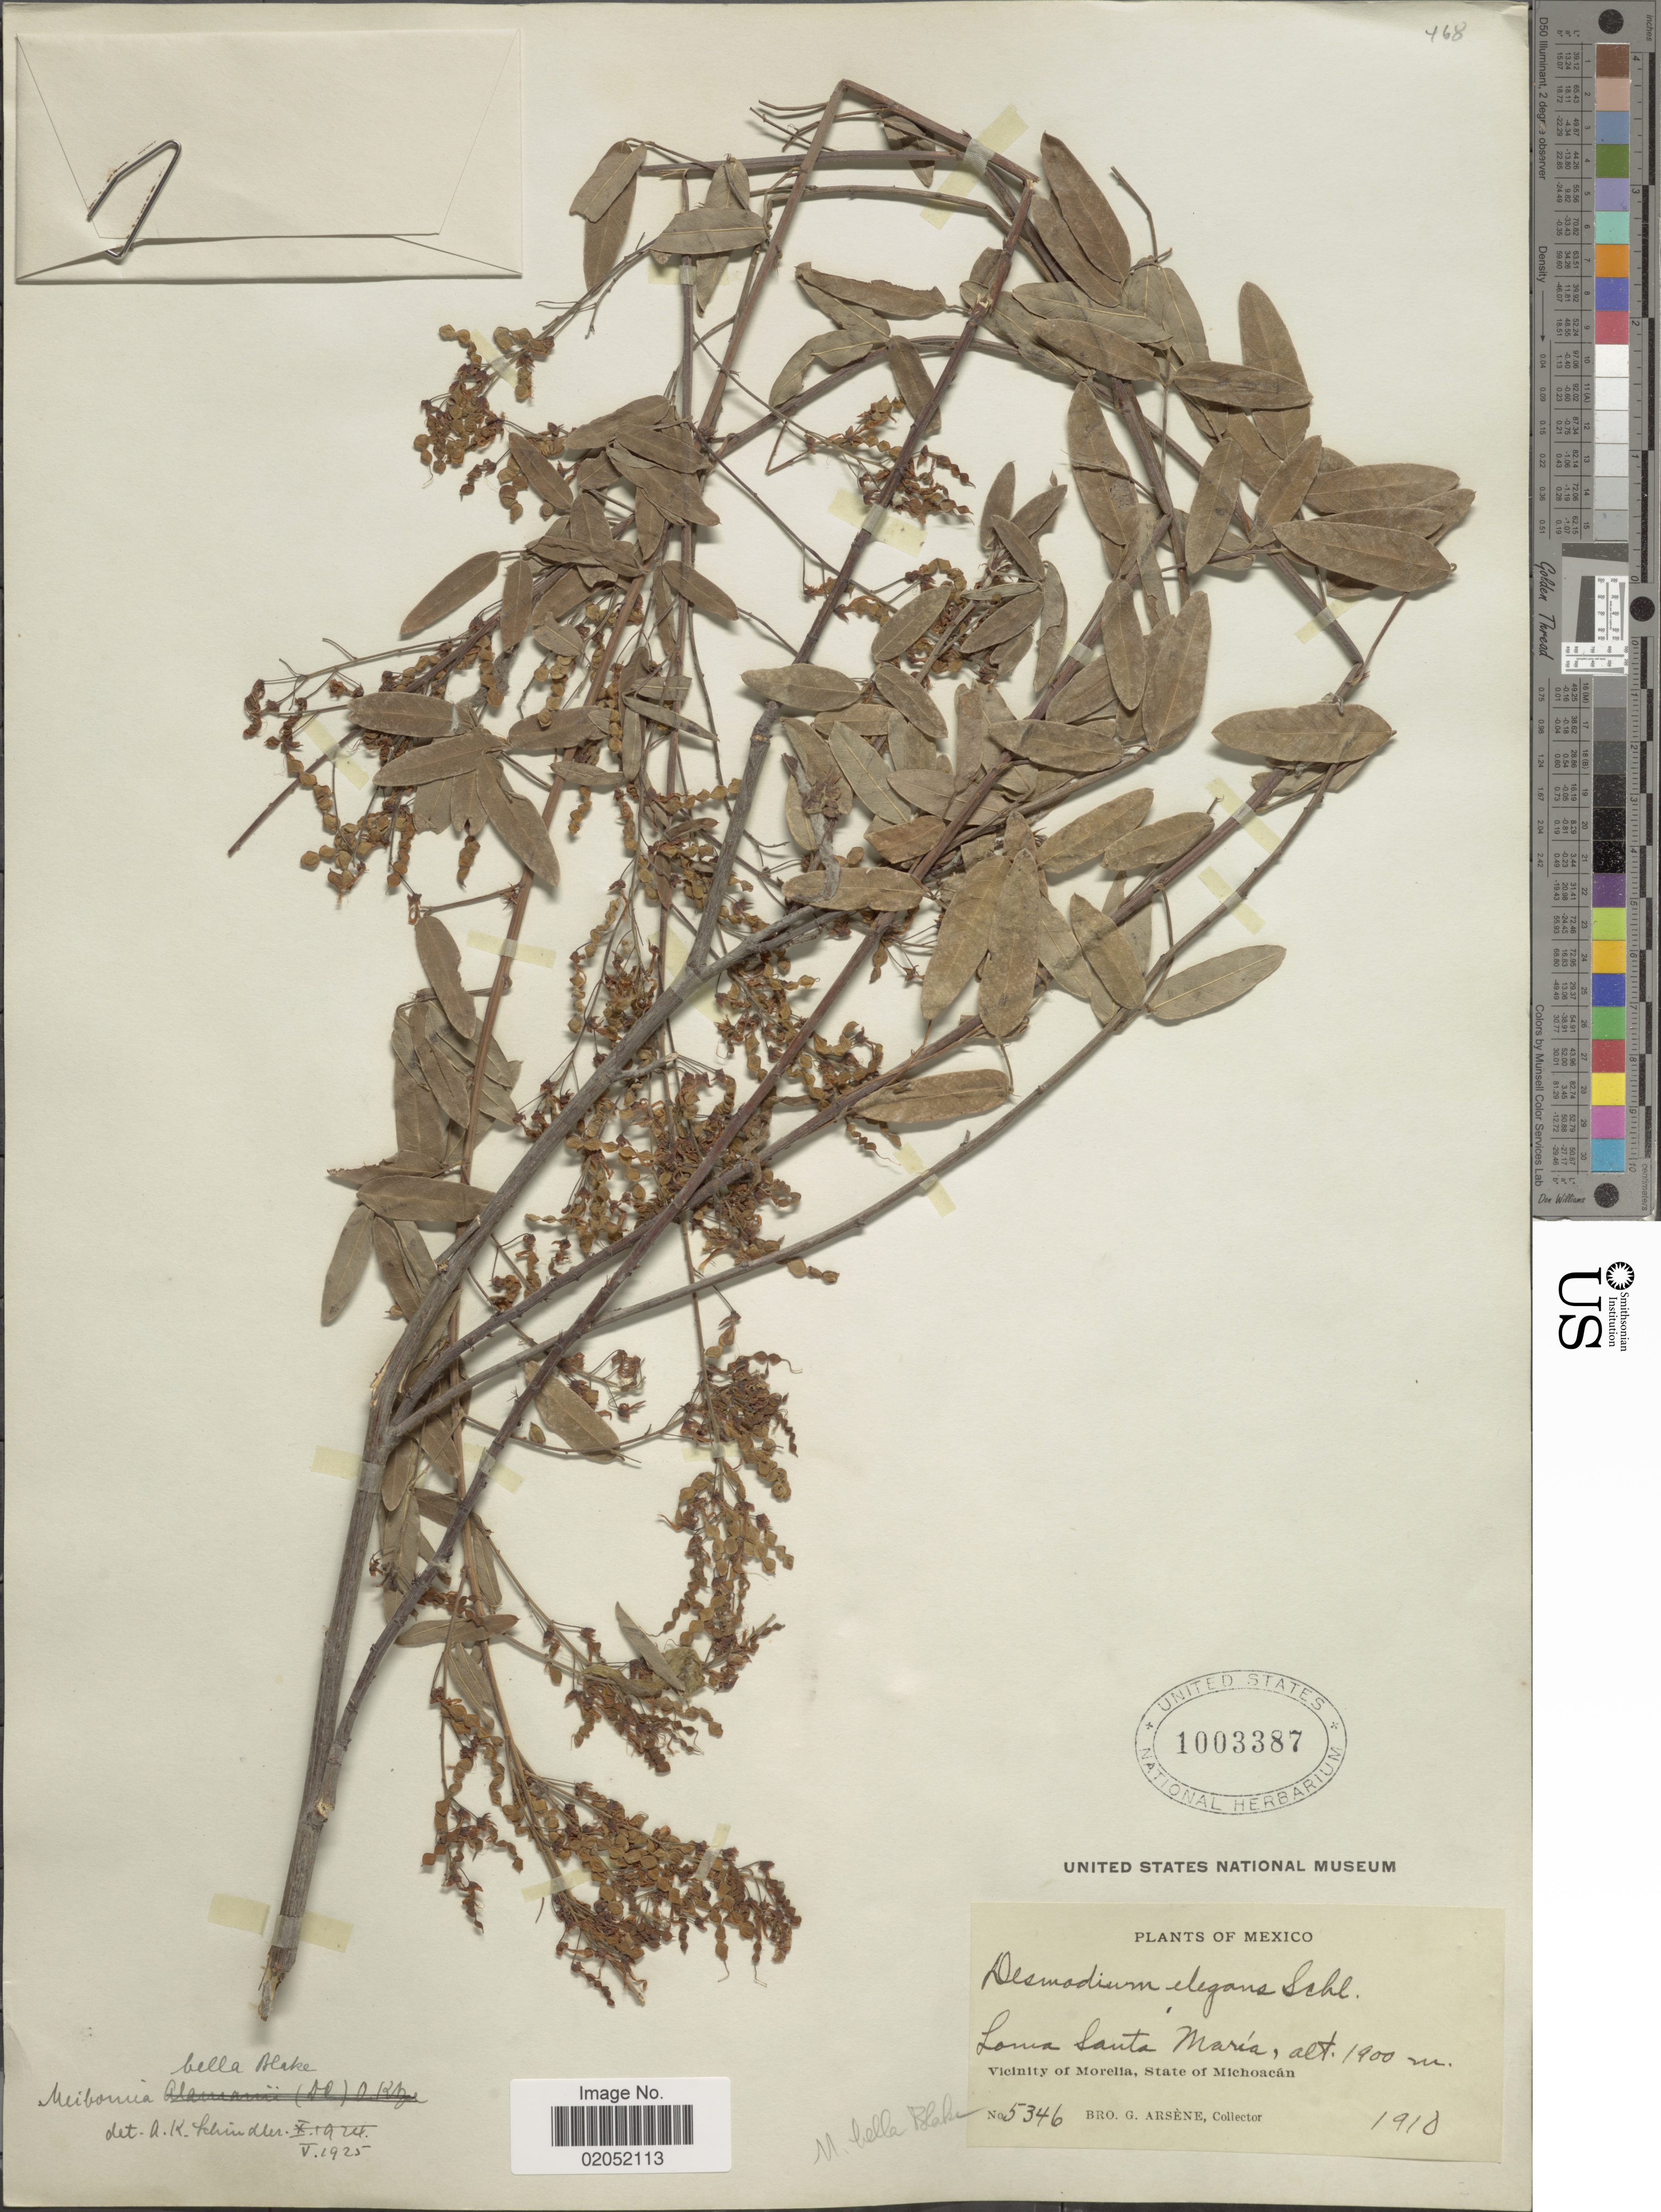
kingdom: Plantae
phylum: Tracheophyta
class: Magnoliopsida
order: Fabales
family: Fabaceae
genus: Desmodium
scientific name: Desmodium bellum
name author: (S.F. Blake) B.G. Schub.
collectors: Bro. G. Arsène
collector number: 5346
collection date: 1910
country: Mexico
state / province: Michoacán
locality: Loma Santa Maria, Vicinity of Morelia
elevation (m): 1900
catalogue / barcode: US 1003387